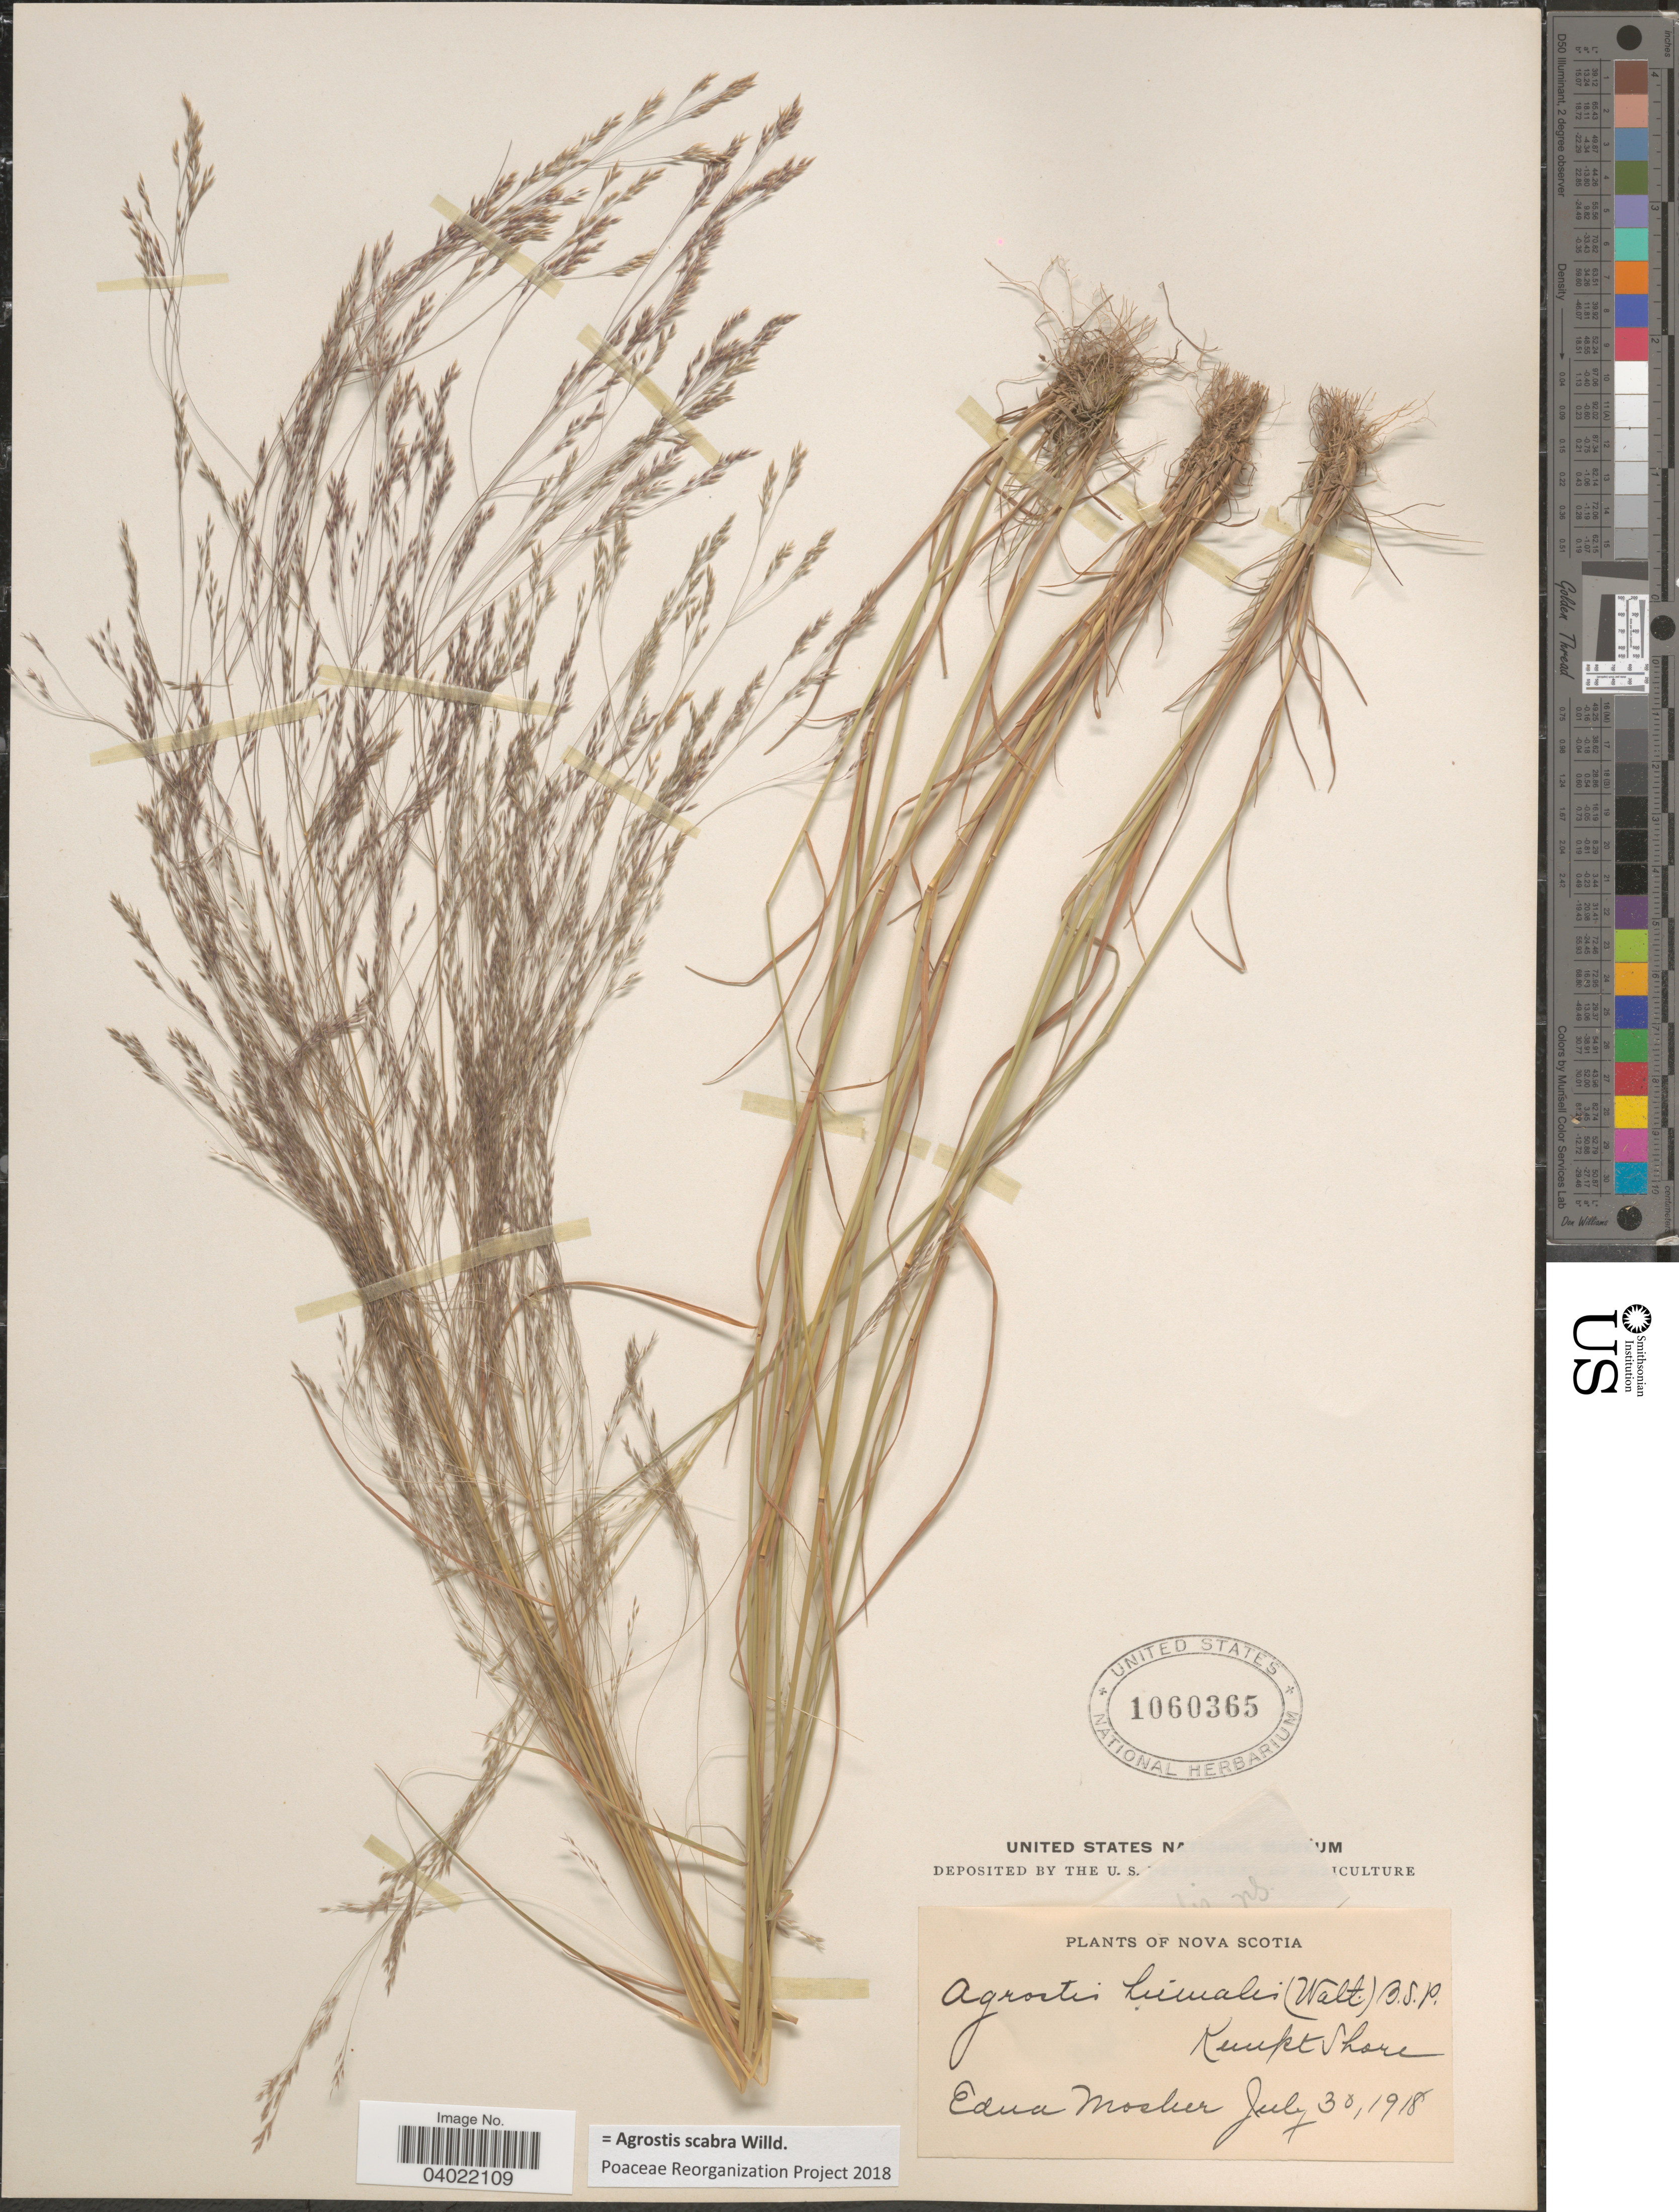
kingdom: Plantae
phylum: Tracheophyta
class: Liliopsida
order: Poales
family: Poaceae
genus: Agrostis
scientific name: Agrostis scabra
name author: Willd.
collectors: E. Mosher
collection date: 1918-07-30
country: Canada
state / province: Nova Scotia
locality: Kempt Shore.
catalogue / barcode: US 1060365